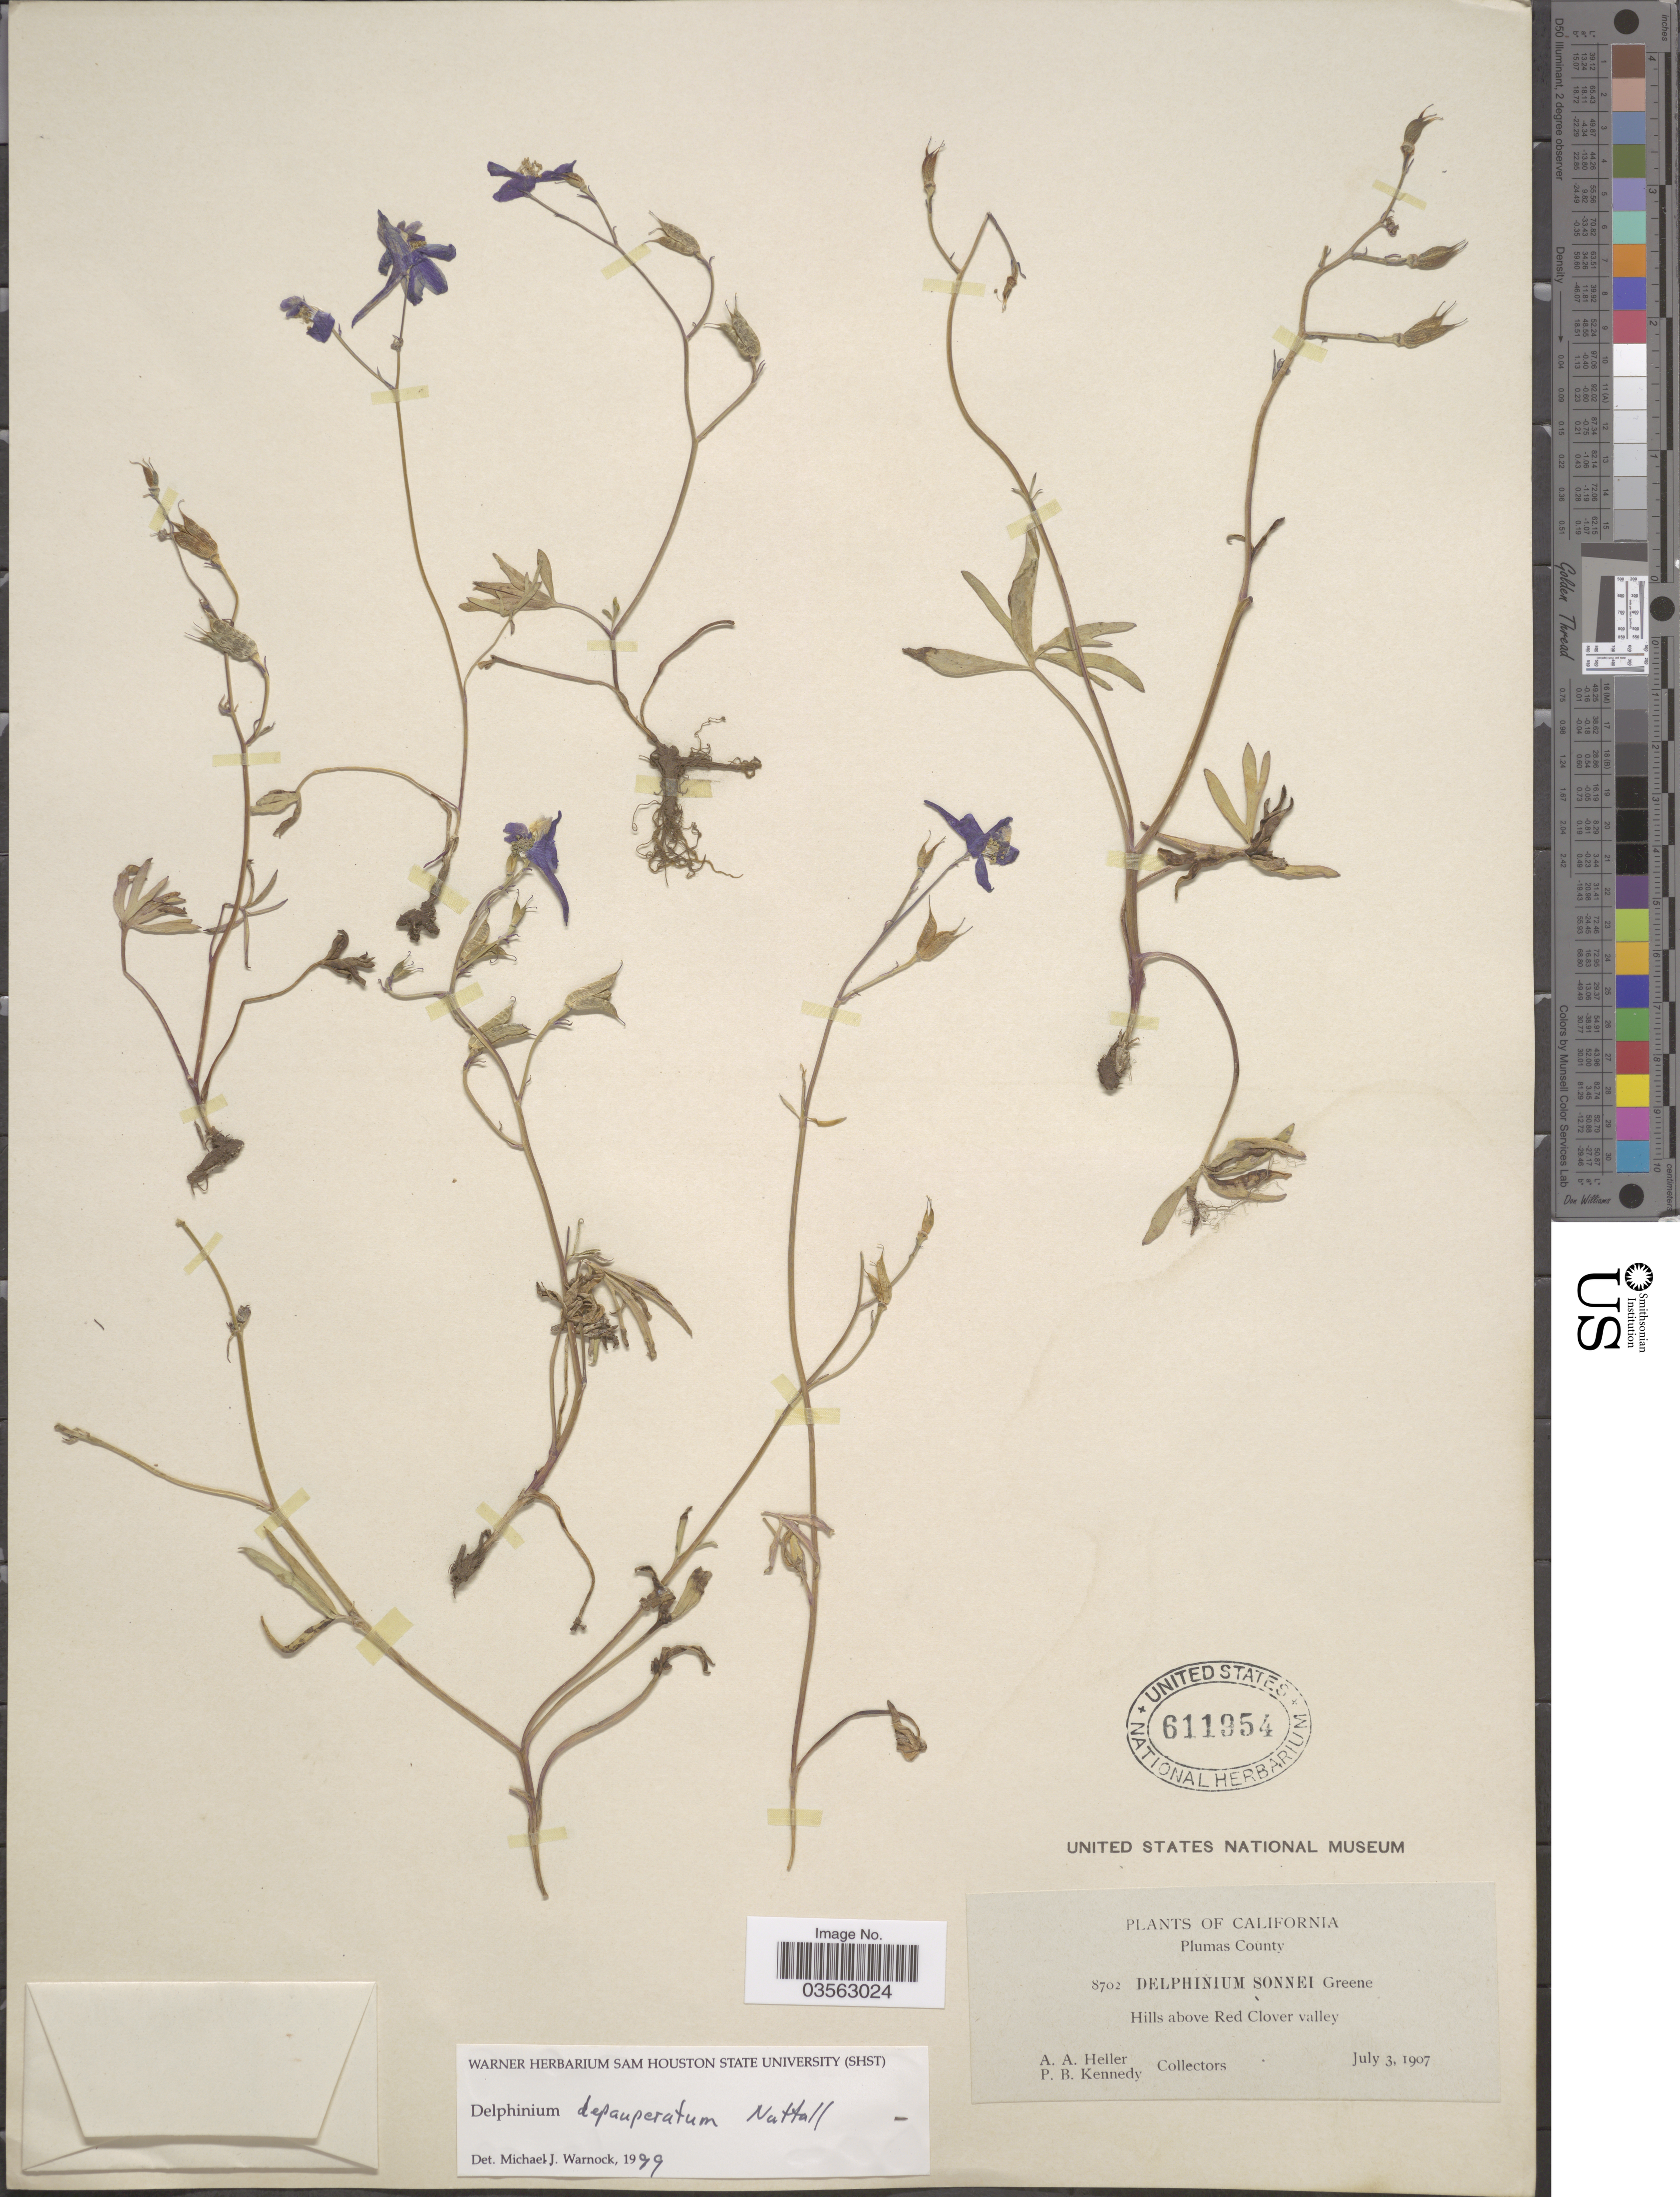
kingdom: Plantae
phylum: Tracheophyta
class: Magnoliopsida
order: Ranunculales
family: Ranunculaceae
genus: Delphinium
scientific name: Delphinium depauperatum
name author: Nutt.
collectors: A. A. Heller & P. B. Kennedy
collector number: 8702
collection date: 1907-07-03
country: United States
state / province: California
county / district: Plumas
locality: Plumas County. Hills above Red Clover valley.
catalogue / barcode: US 611954